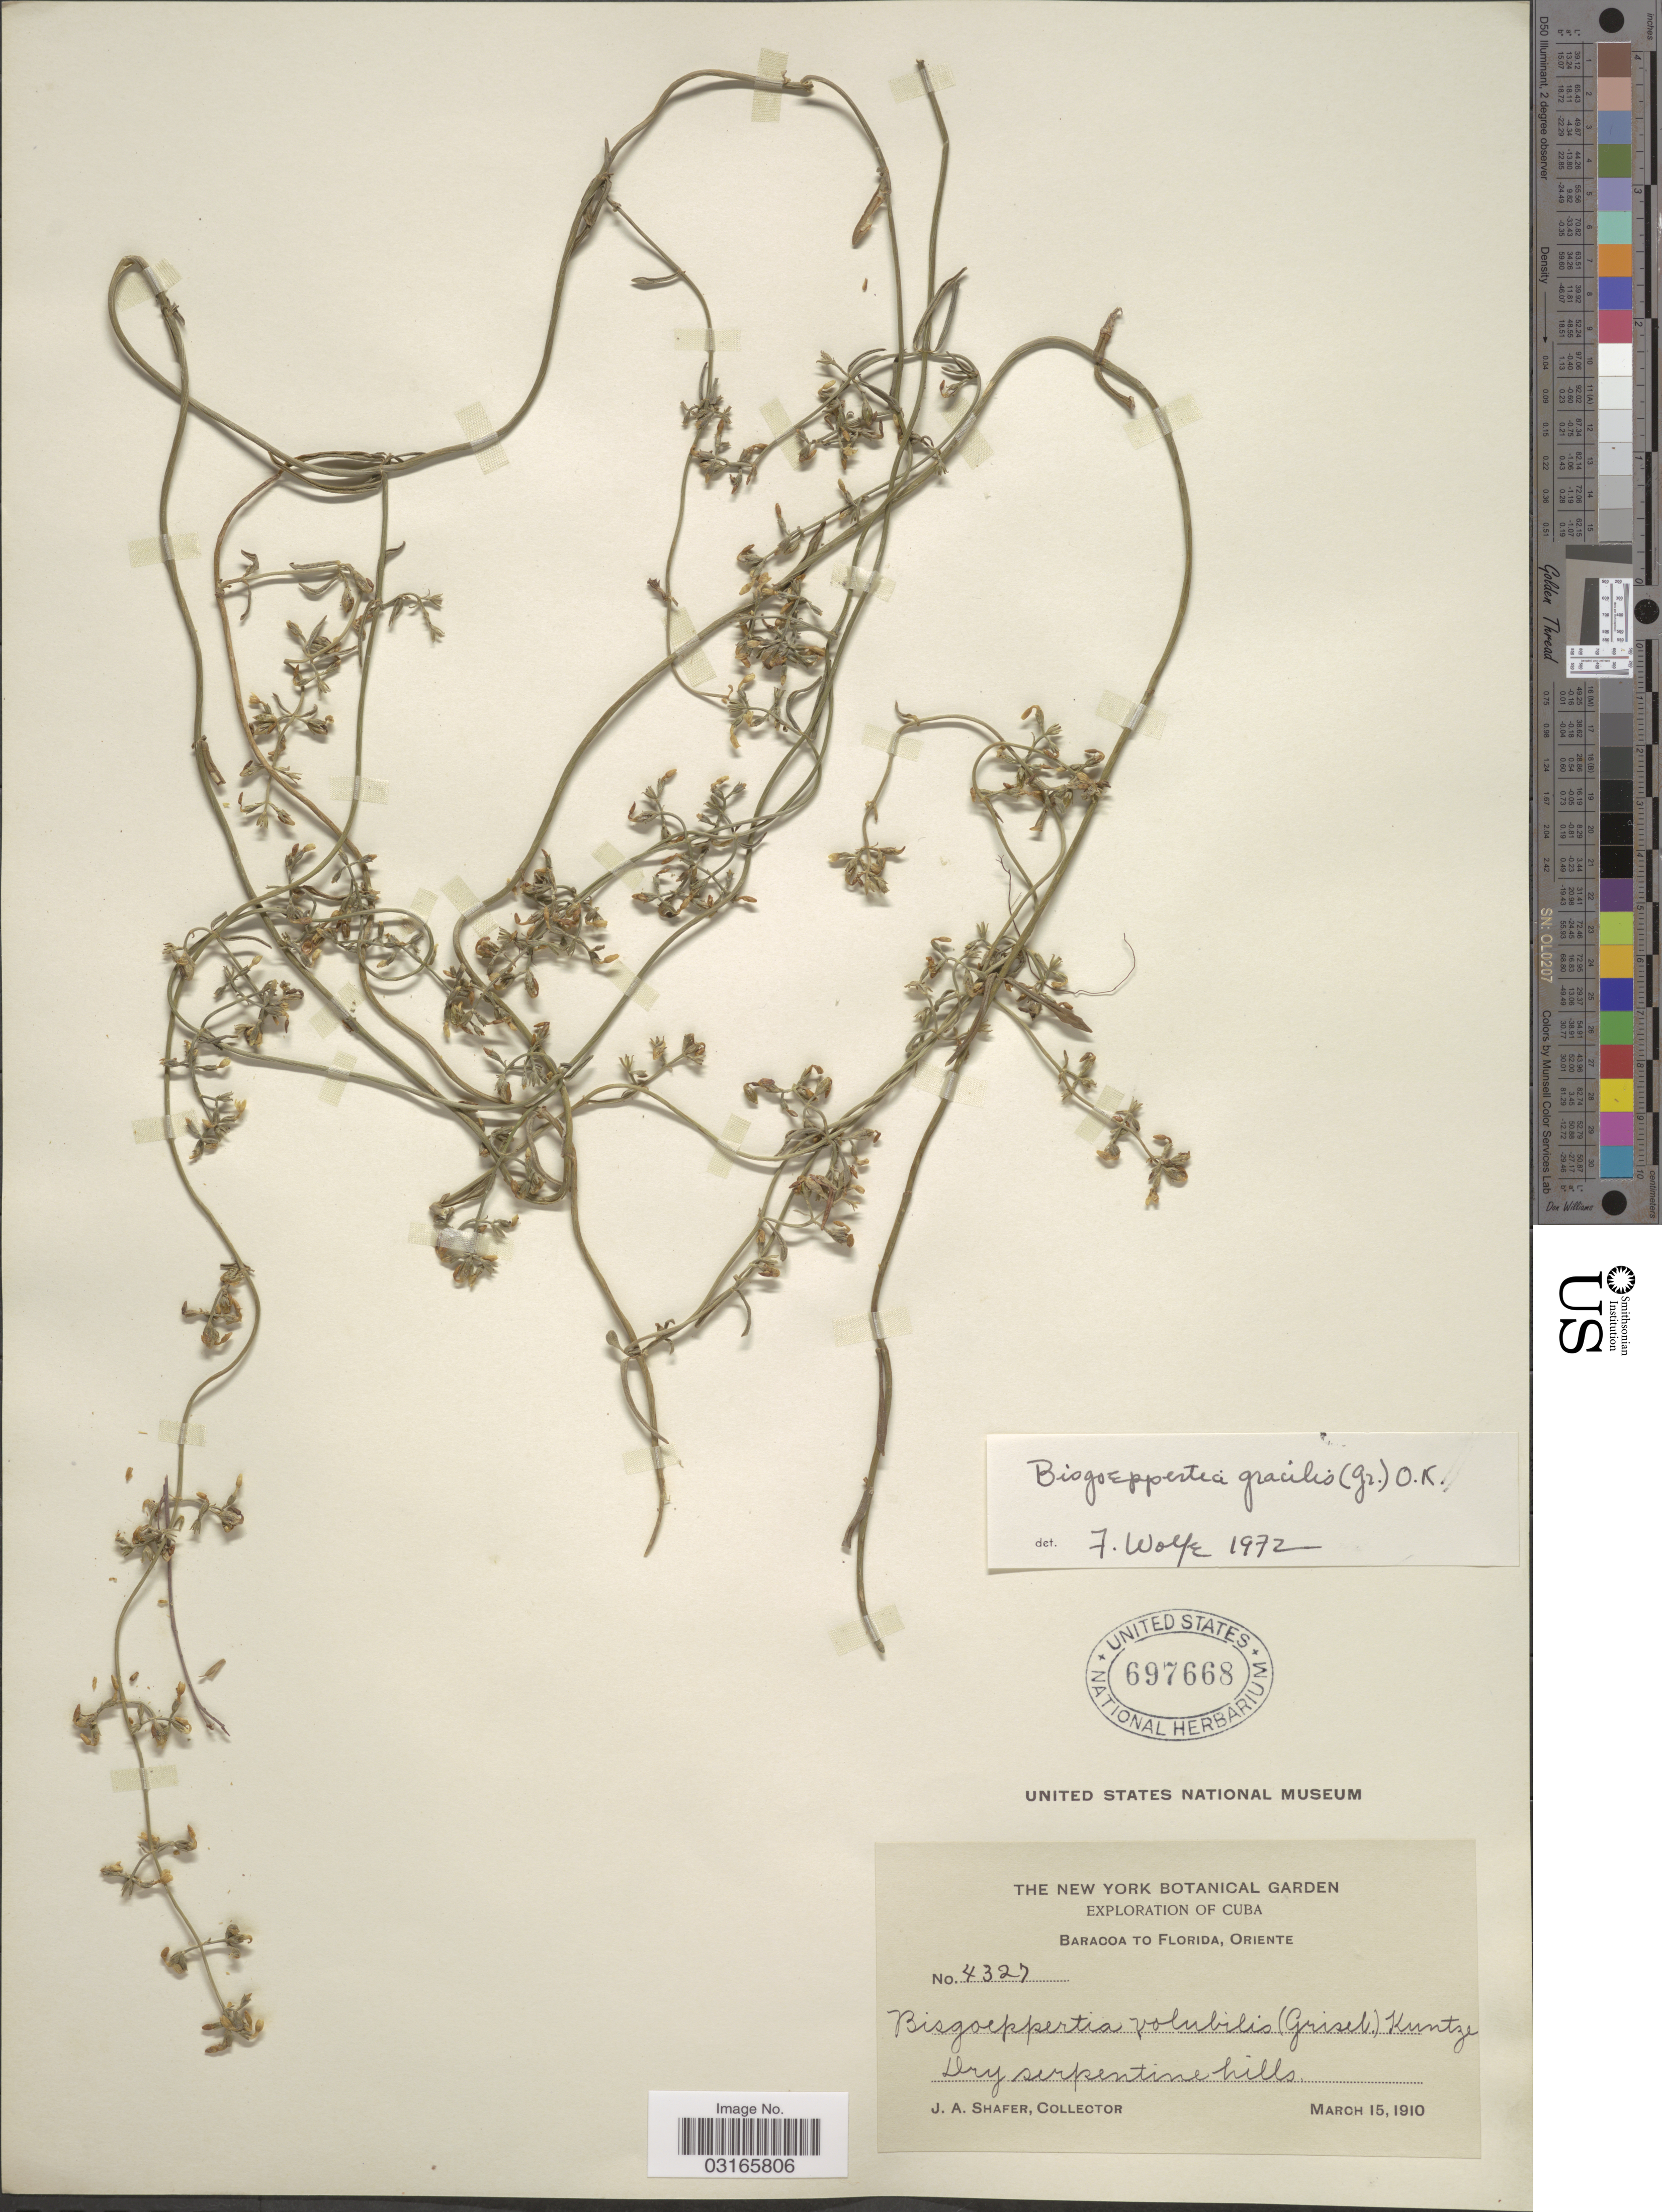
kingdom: Plantae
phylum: Tracheophyta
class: Magnoliopsida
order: Gentianales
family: Gentianaceae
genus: Bisgoeppertia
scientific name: Bisgoeppertia gracilis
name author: (C. Wright ex Griseb.) Kuntze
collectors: J. A. Shafer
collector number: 4327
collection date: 1910-03-15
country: Cuba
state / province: Oriente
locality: Baracoa to Florida, Oriente.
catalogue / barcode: US 697668